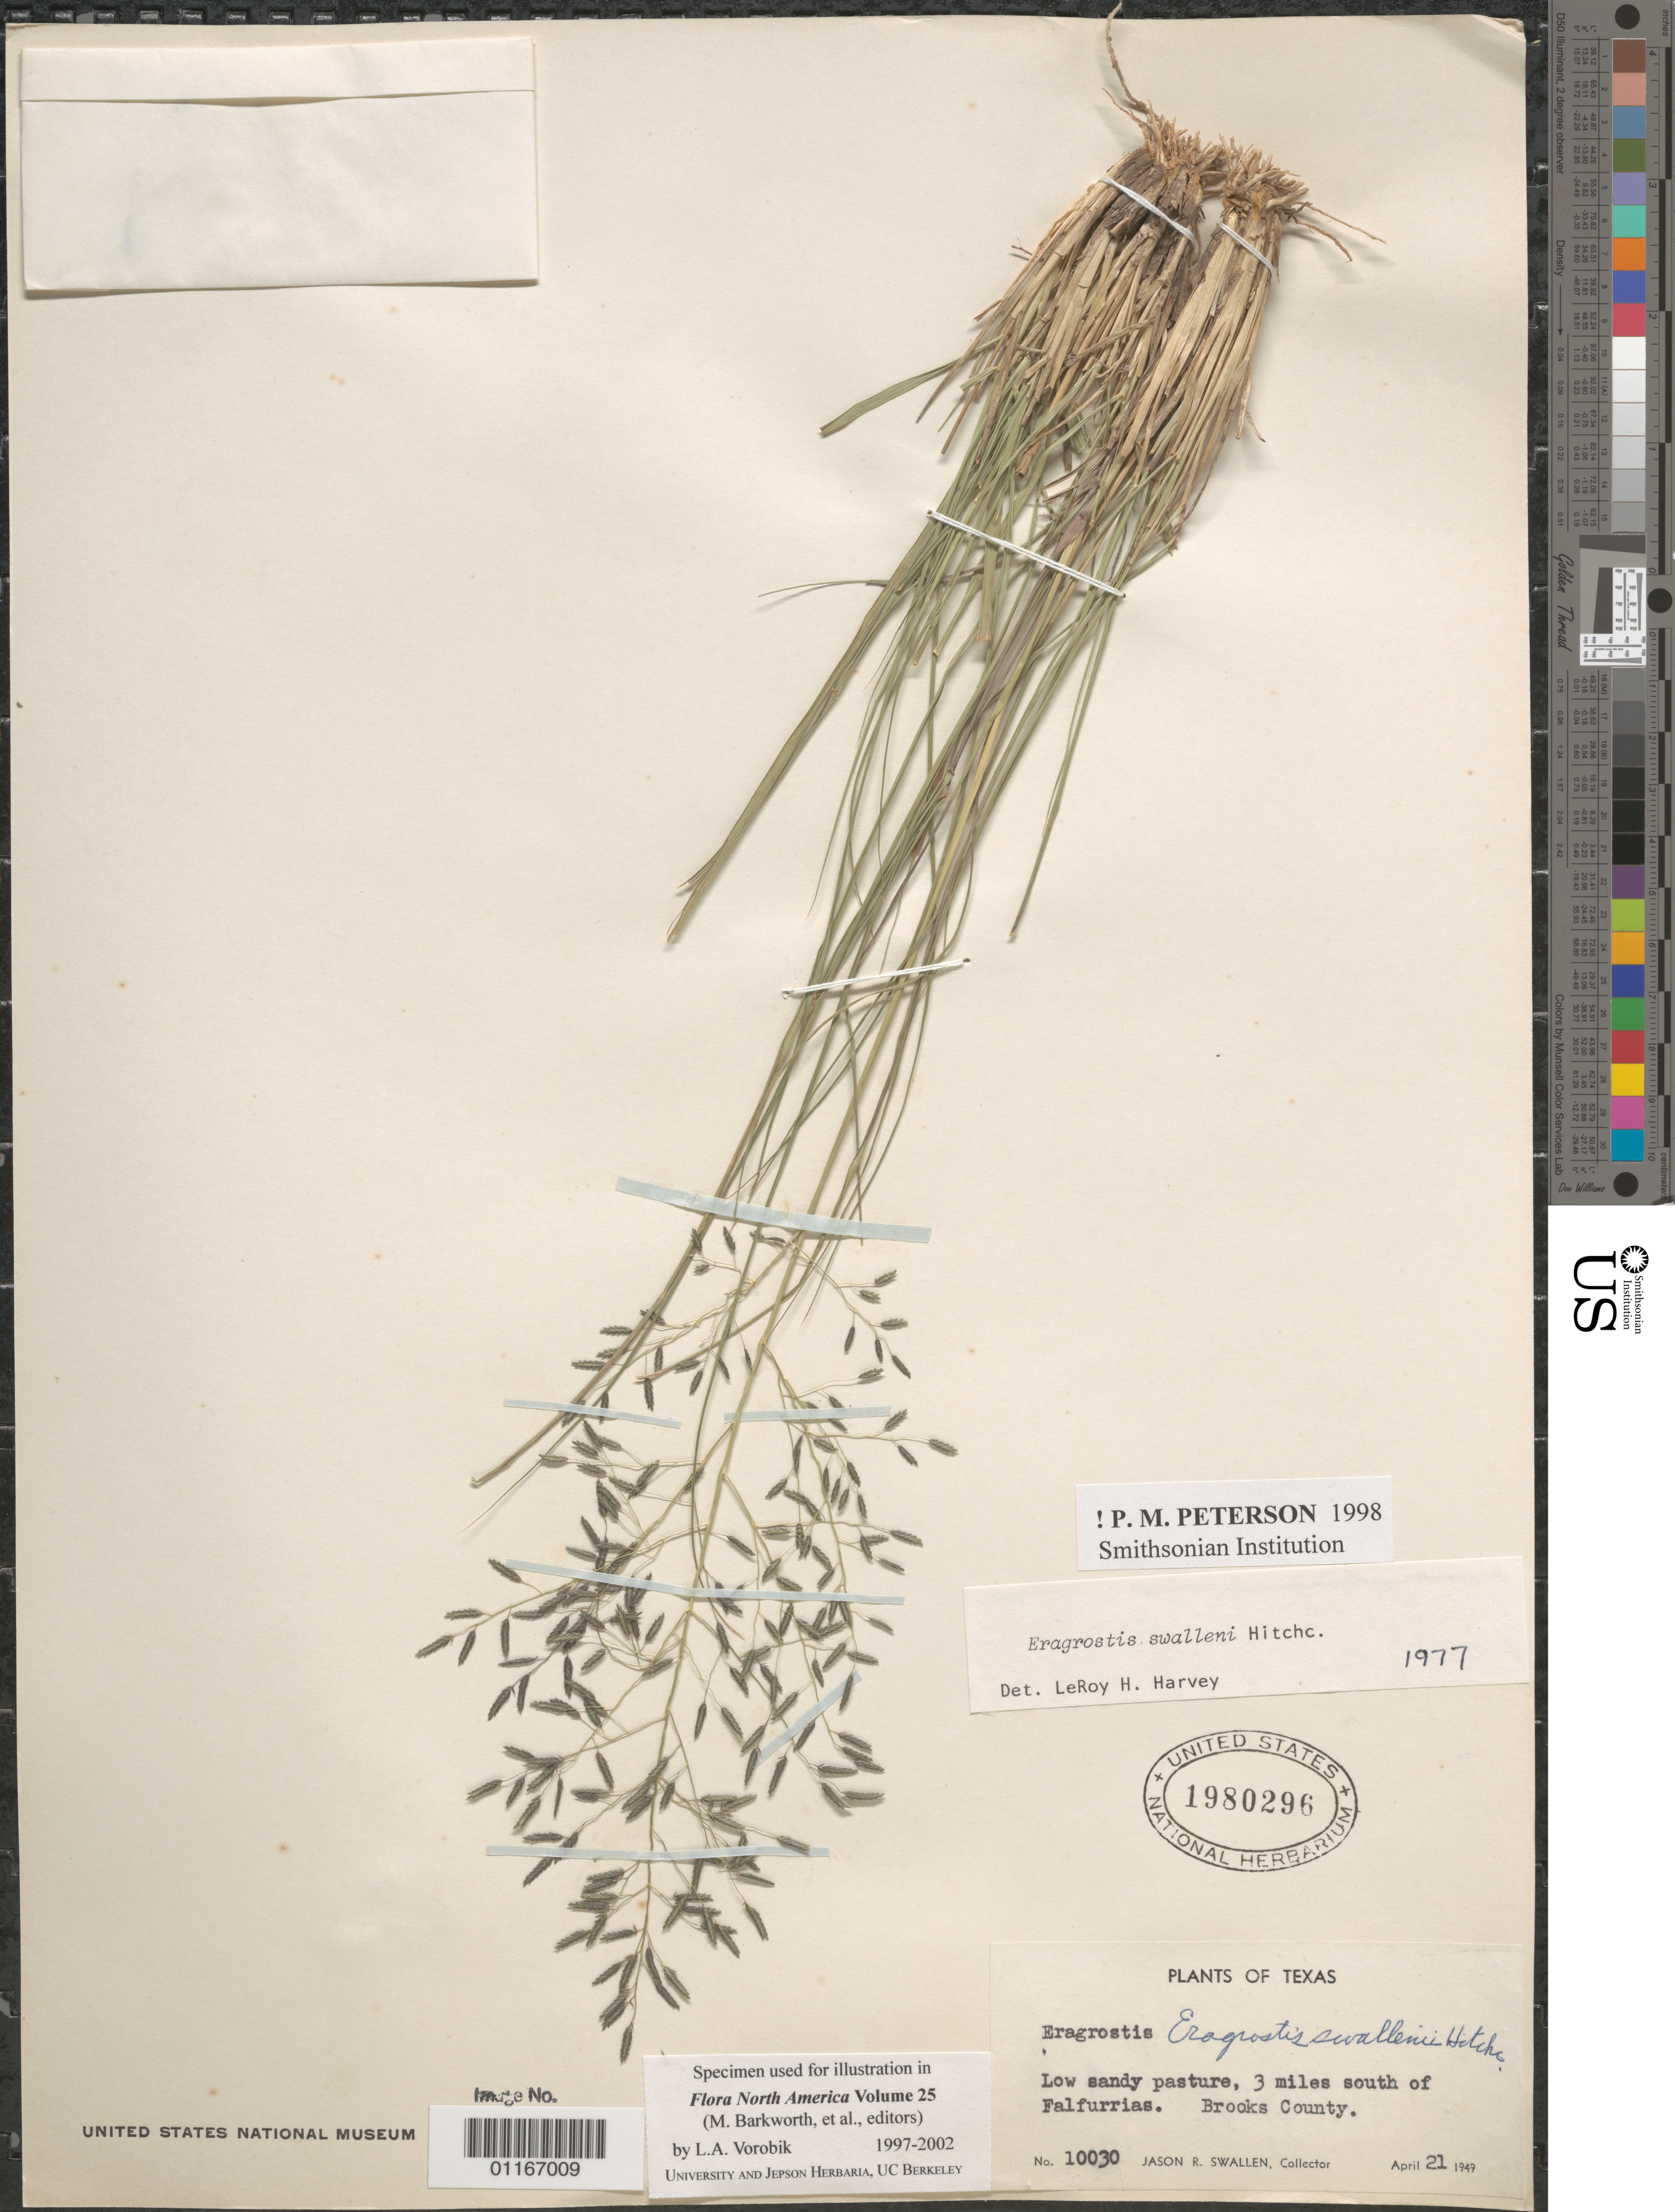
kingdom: Plantae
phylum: Tracheophyta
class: Liliopsida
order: Poales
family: Poaceae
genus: Eragrostis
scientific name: Eragrostis swallenii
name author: Hitchc.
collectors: J. R. Swallen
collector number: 10030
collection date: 1949-04-21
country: United States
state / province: Texas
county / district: Brooks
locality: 3 miles south of Falfurrias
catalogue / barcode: US 1980296